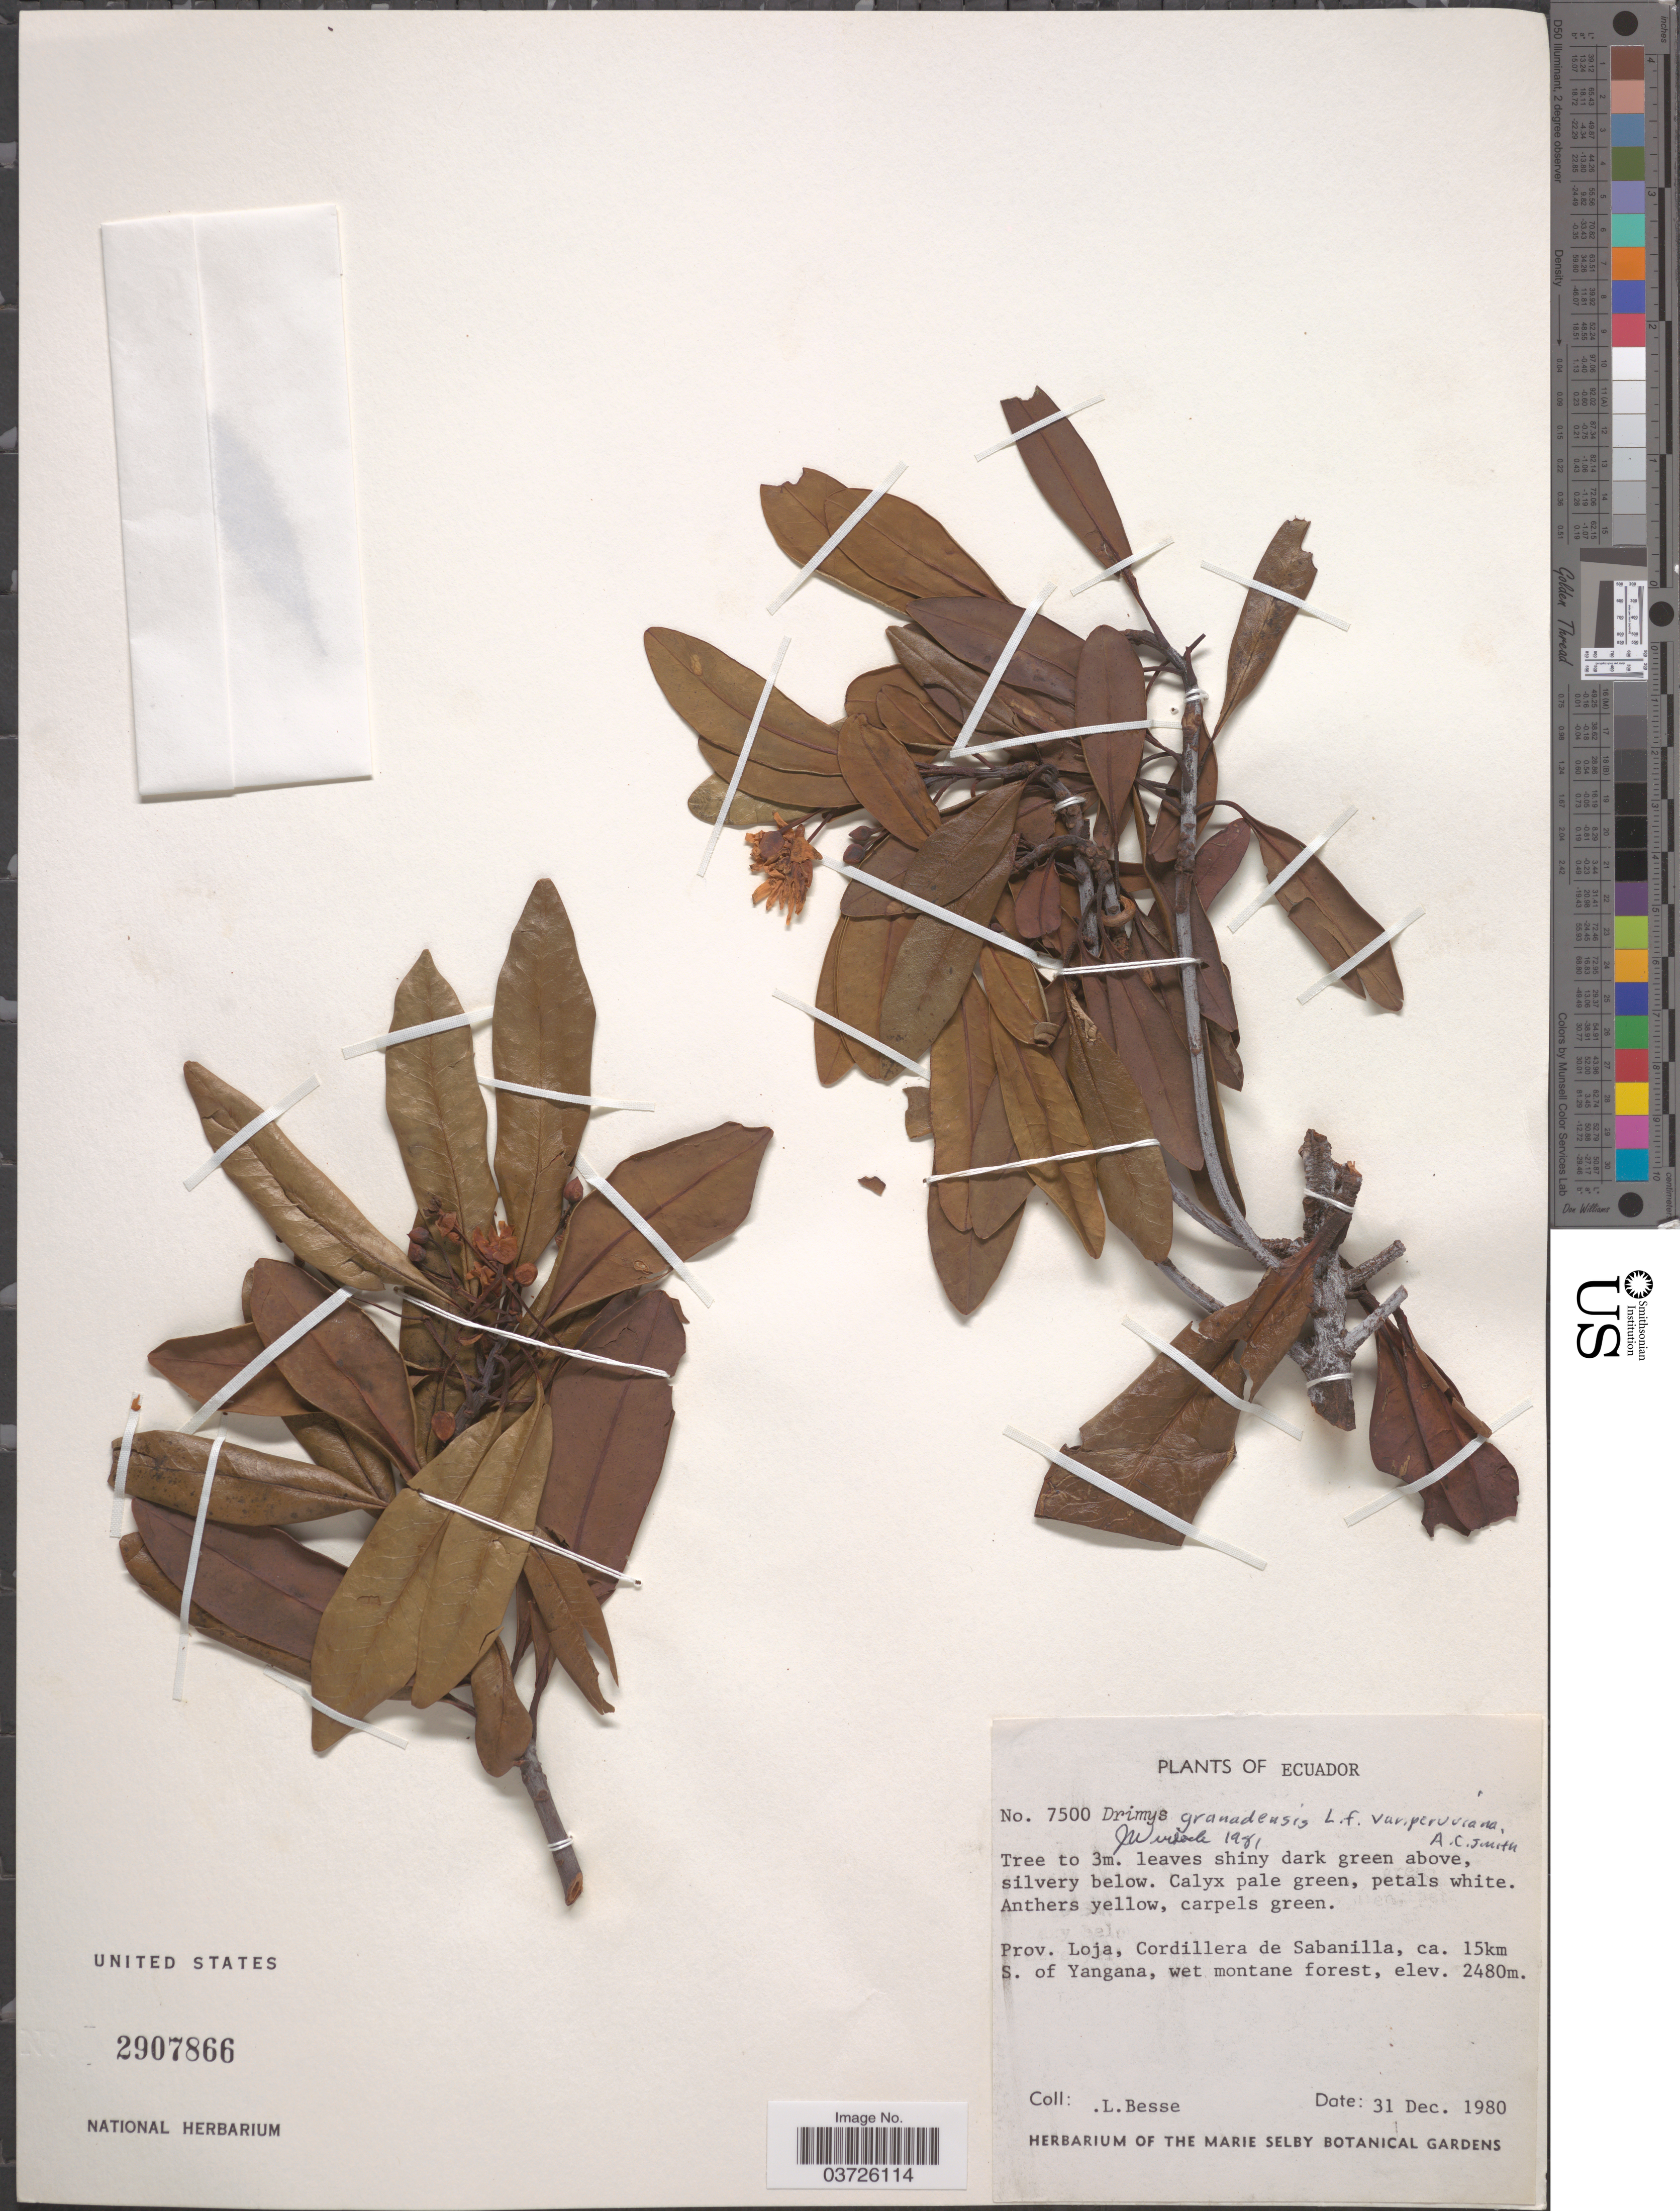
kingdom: Plantae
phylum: Tracheophyta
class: Magnoliopsida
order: Canellales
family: Winteraceae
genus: Drimys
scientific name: Drimys granadensis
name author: L. f.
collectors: L. Besse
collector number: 7500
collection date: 1980-12-31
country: Ecuador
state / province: Loja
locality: Cordillera de Sabanilla, ca. 15km S. of Yangana.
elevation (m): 2480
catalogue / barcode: US 2907866